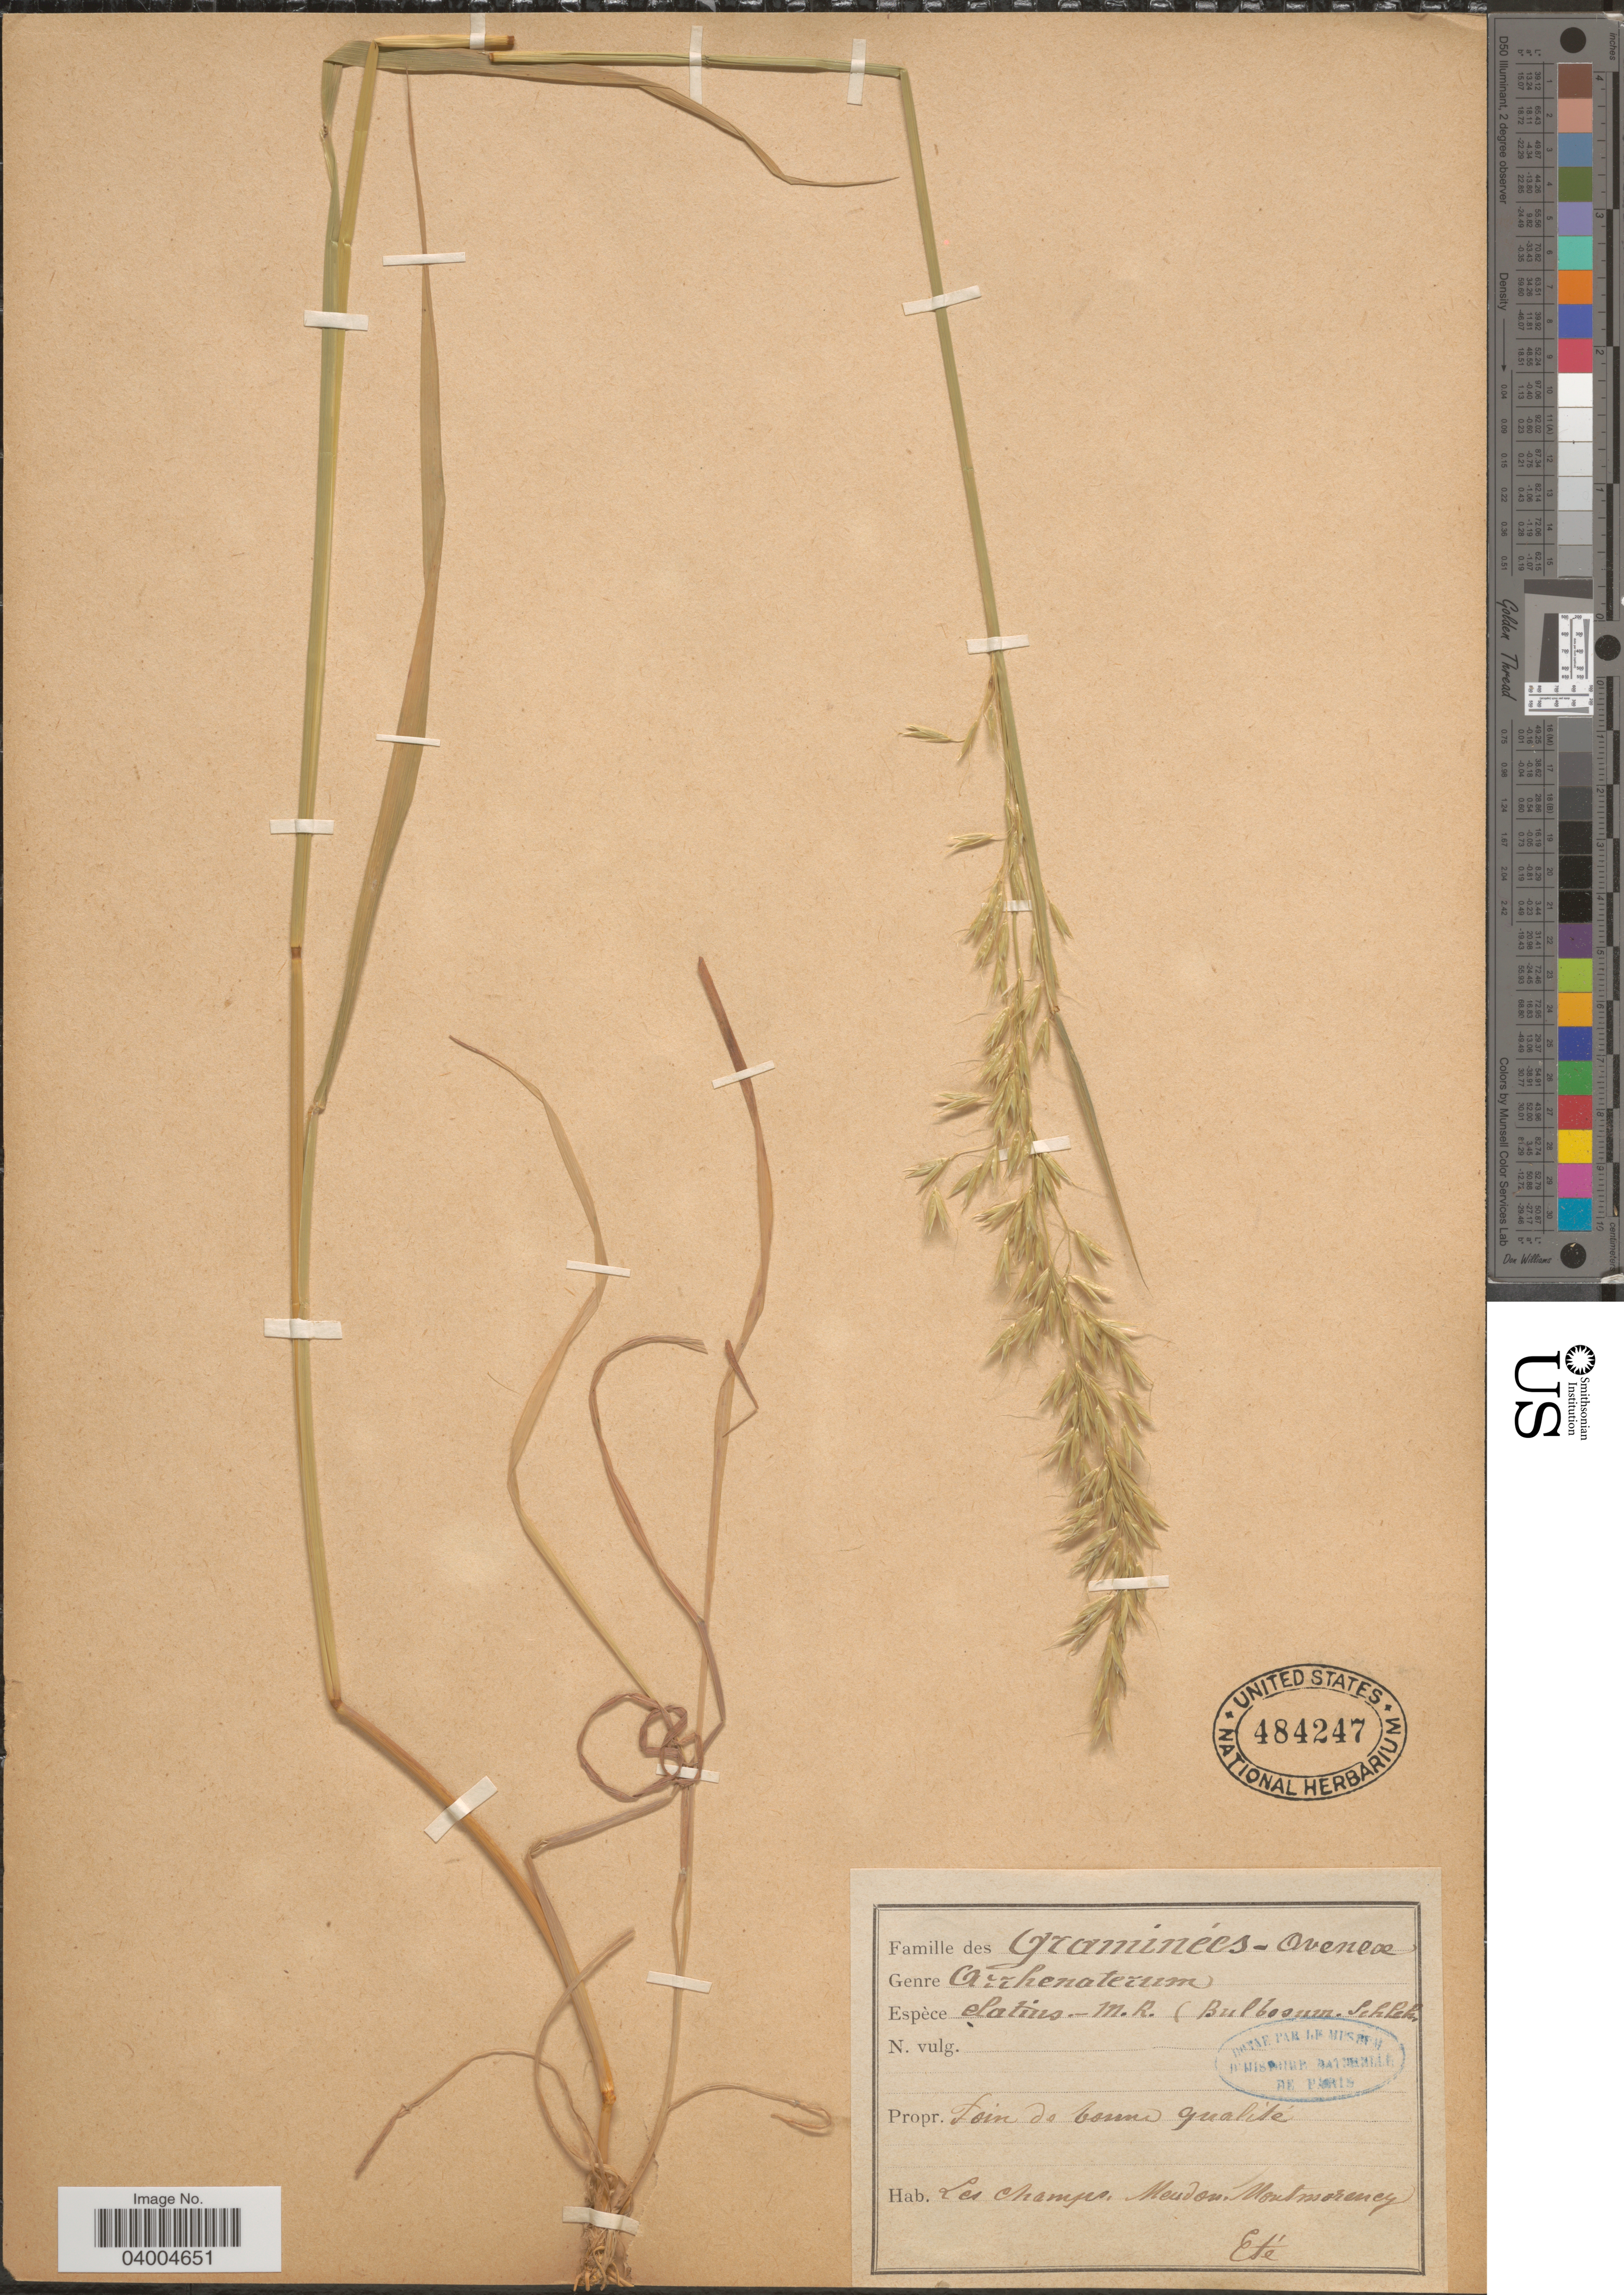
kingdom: Plantae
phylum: Tracheophyta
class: Liliopsida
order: Poales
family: Poaceae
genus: Arrhenatherum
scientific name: Arrhenatherum elatius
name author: (L.) J. Presl & C. Presl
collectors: Eté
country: France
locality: Les champs Meudon. Montmorency.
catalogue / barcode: US 484247